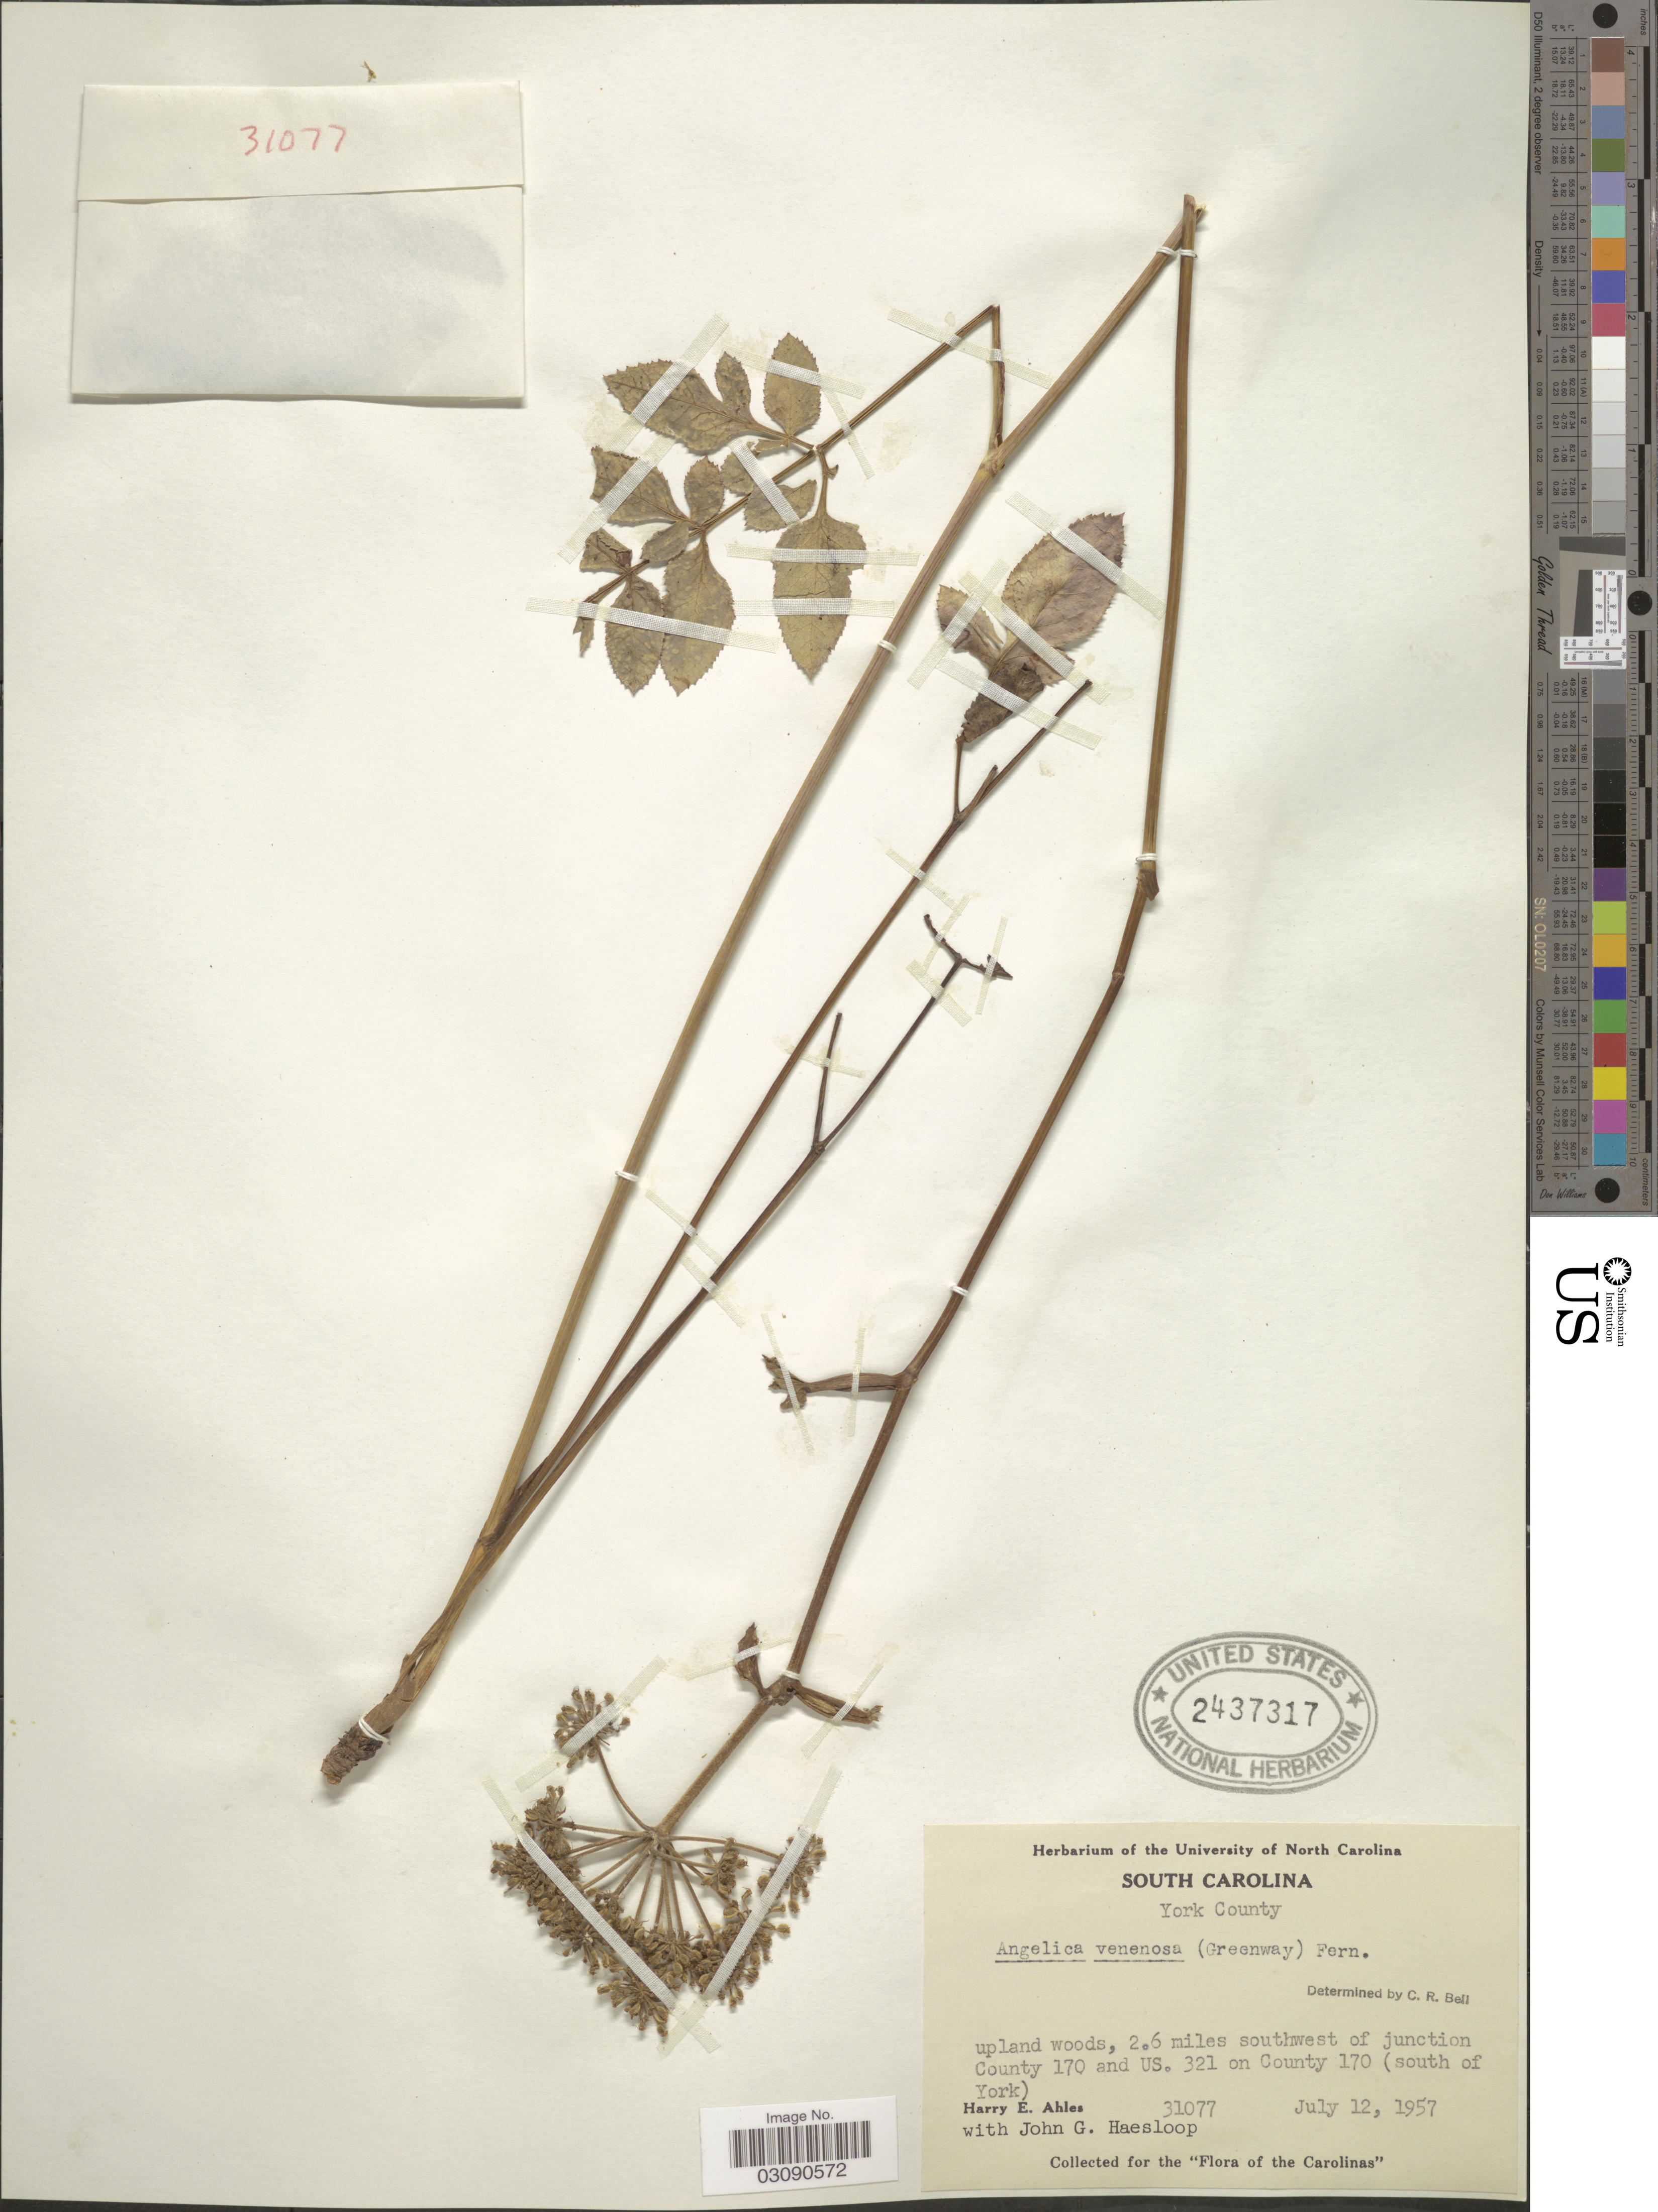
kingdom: Plantae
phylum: Tracheophyta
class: Magnoliopsida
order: Apiales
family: Apiaceae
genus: Angelica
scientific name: Angelica venenosa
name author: (Greenway) Fernald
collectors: H. E. Ahles & J. Haesloop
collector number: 31077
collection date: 1957-07-12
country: United States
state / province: South Carolina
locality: York County. Upland woods, 2.6 miles southwest of junction County 170 and US. 321 on County 170 (south of York).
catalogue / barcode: US 2437317